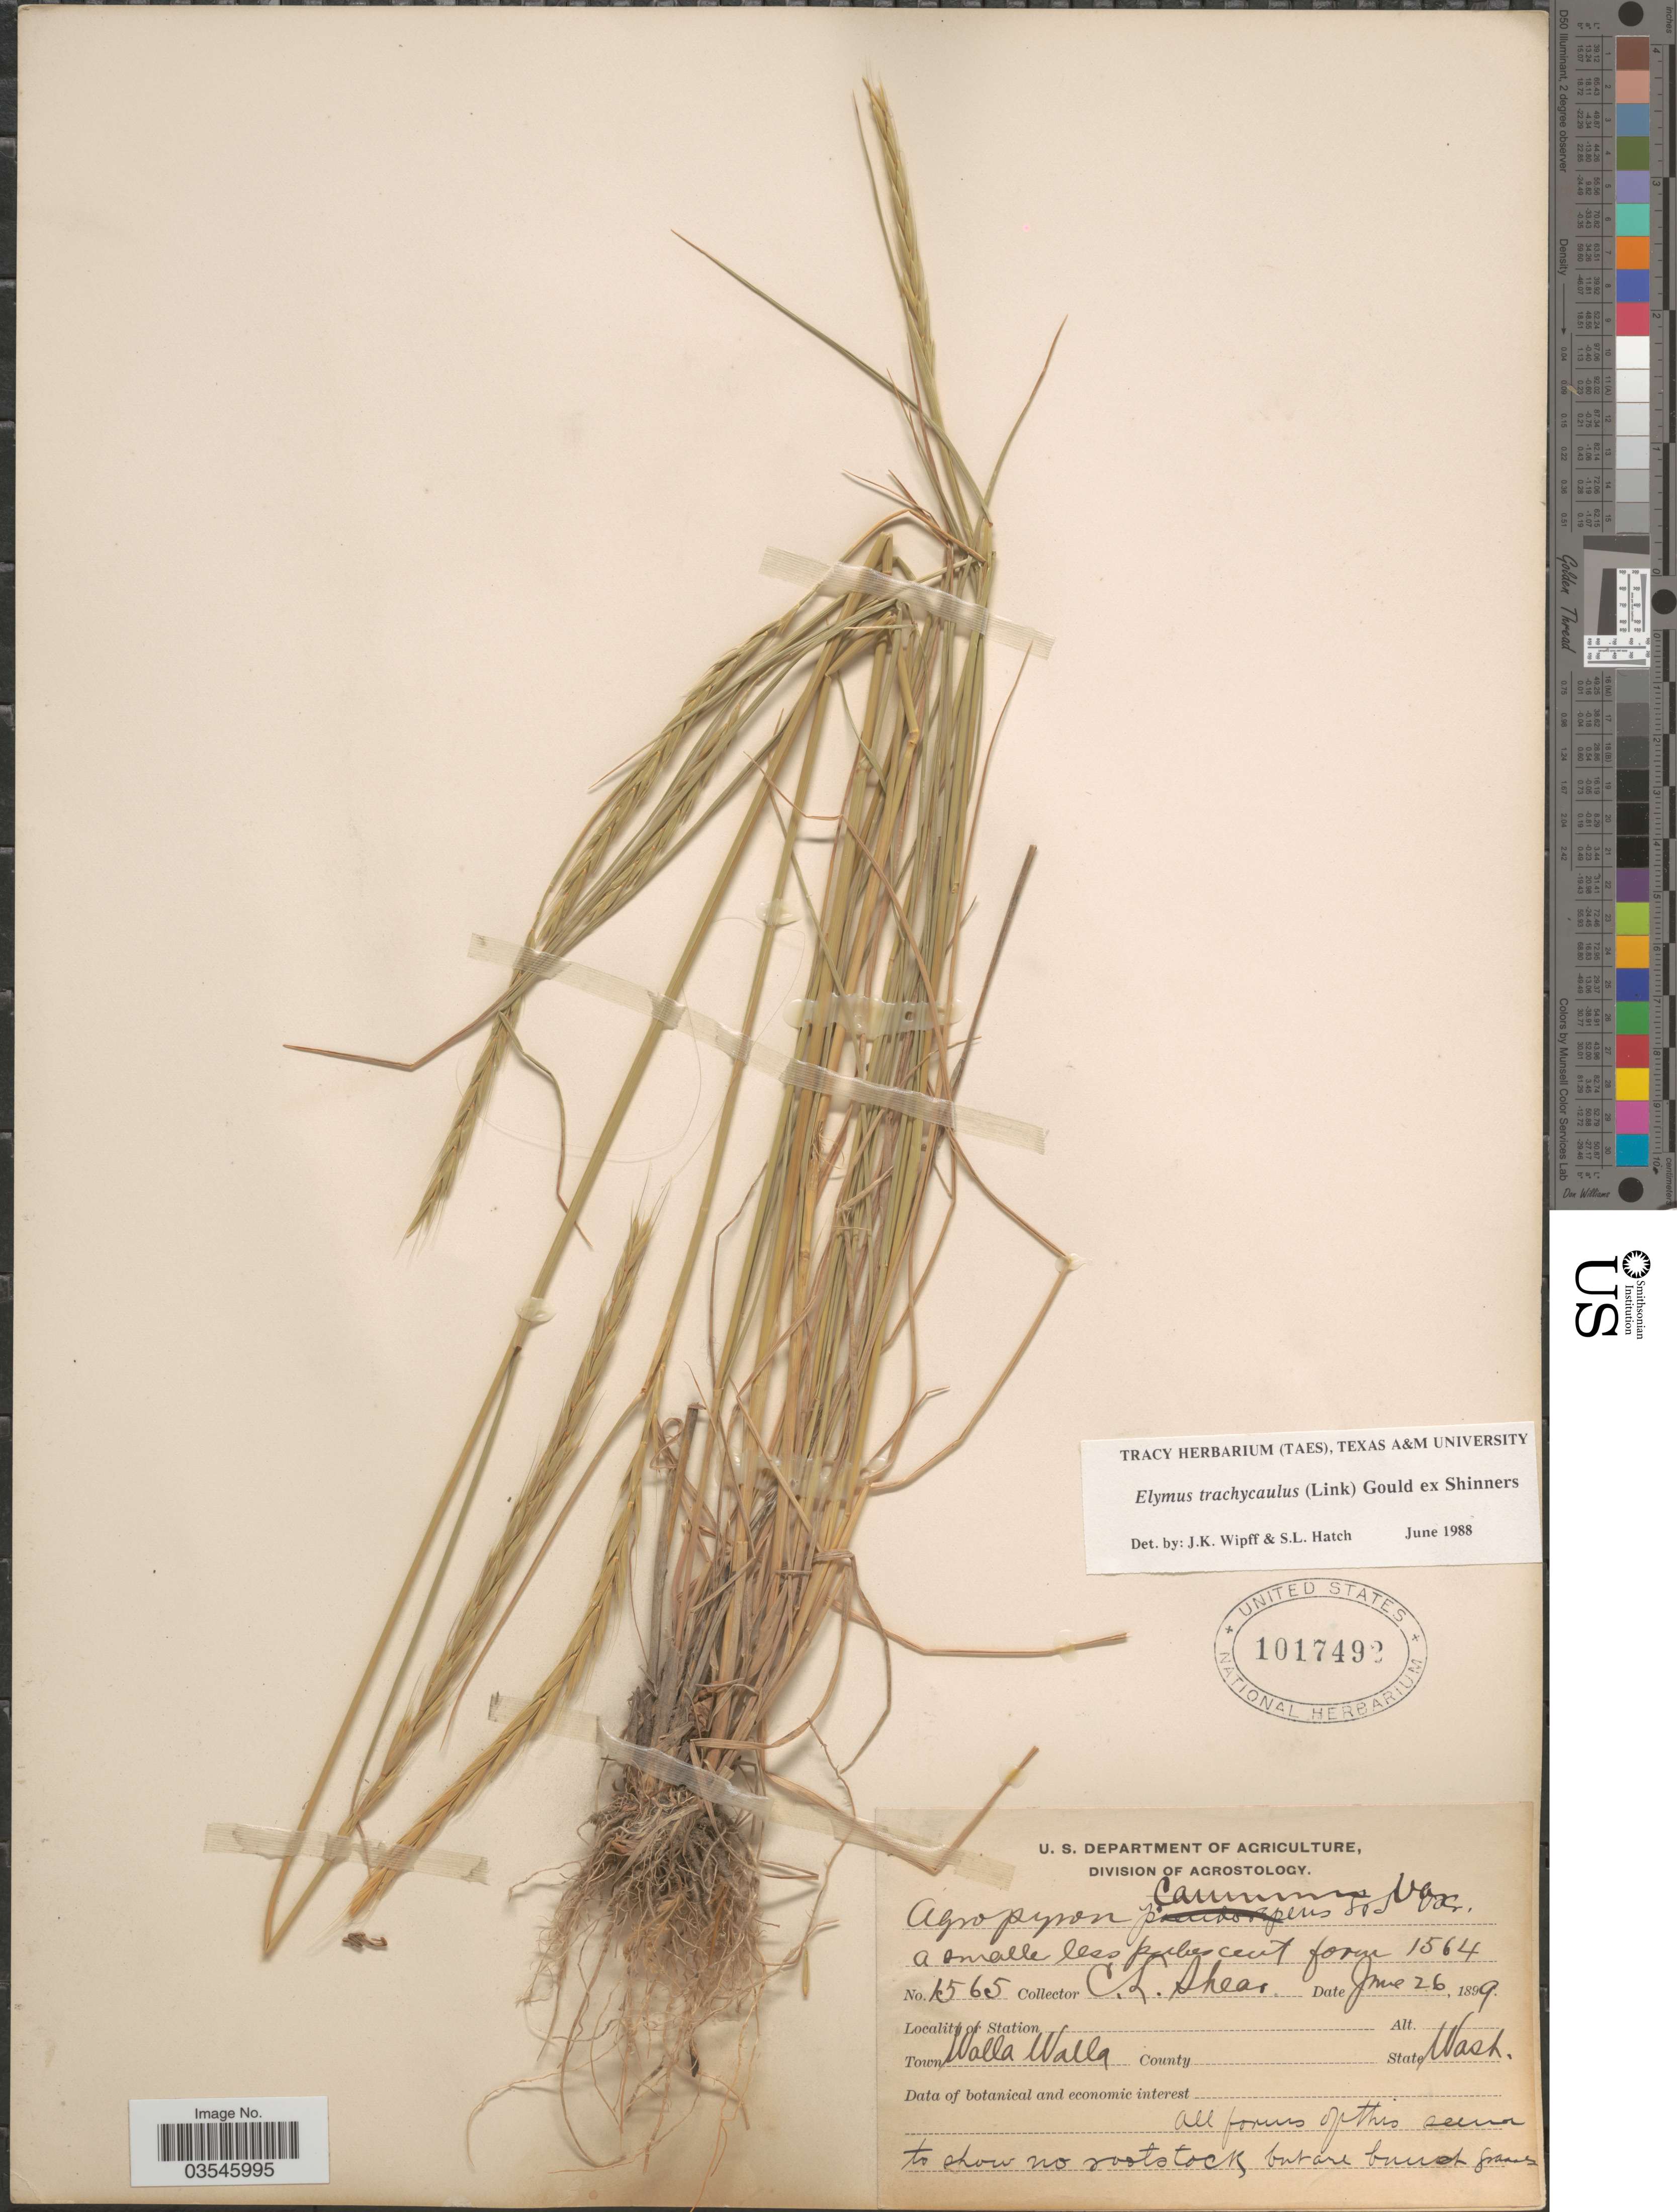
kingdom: Plantae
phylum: Tracheophyta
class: Liliopsida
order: Poales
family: Poaceae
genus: Elymus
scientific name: Elymus trachycaulus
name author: (Link) Gould ex Shinners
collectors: C. L. Shear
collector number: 1565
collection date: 1899-06-26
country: United States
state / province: Washington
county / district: Walla Walla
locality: Town Walla Walla.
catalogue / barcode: US 1017492